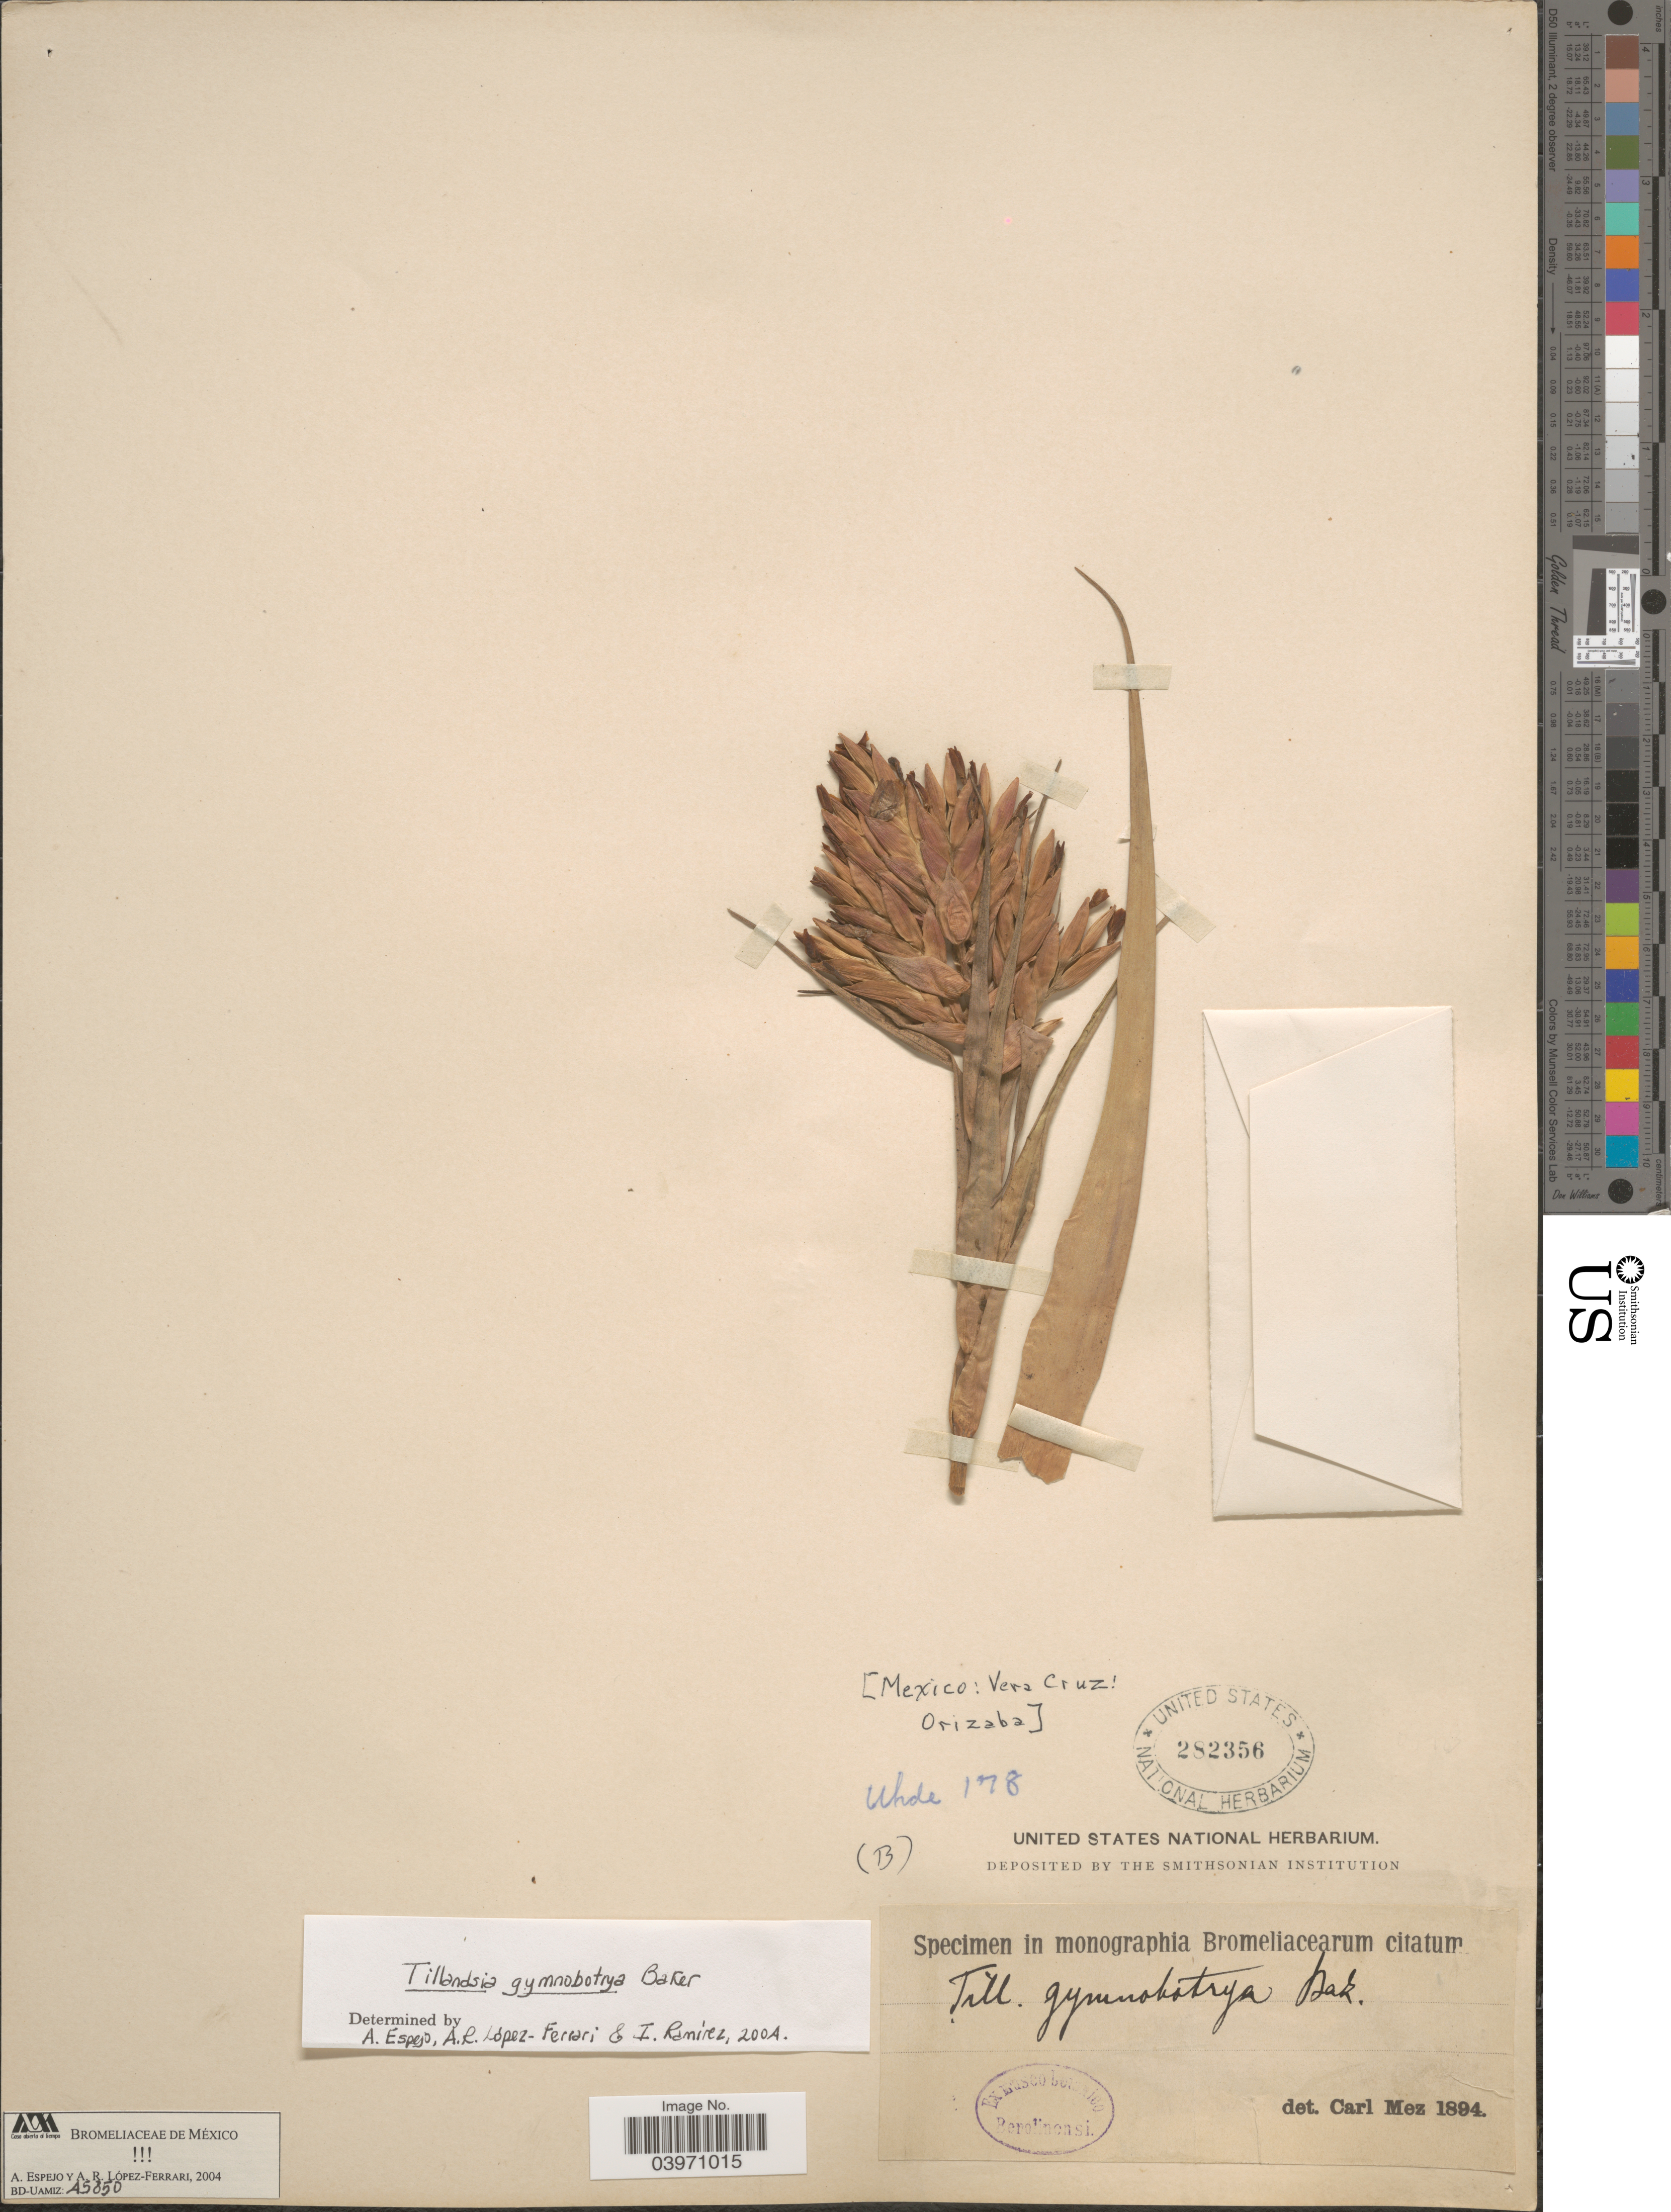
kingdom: Plantae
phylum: Tracheophyta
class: Liliopsida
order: Poales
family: Bromeliaceae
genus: Tillandsia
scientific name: Tillandsia gymnobotrya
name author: Baker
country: Mexico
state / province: Veracruz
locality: Vera Cruz; Orizaba.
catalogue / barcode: US 282356